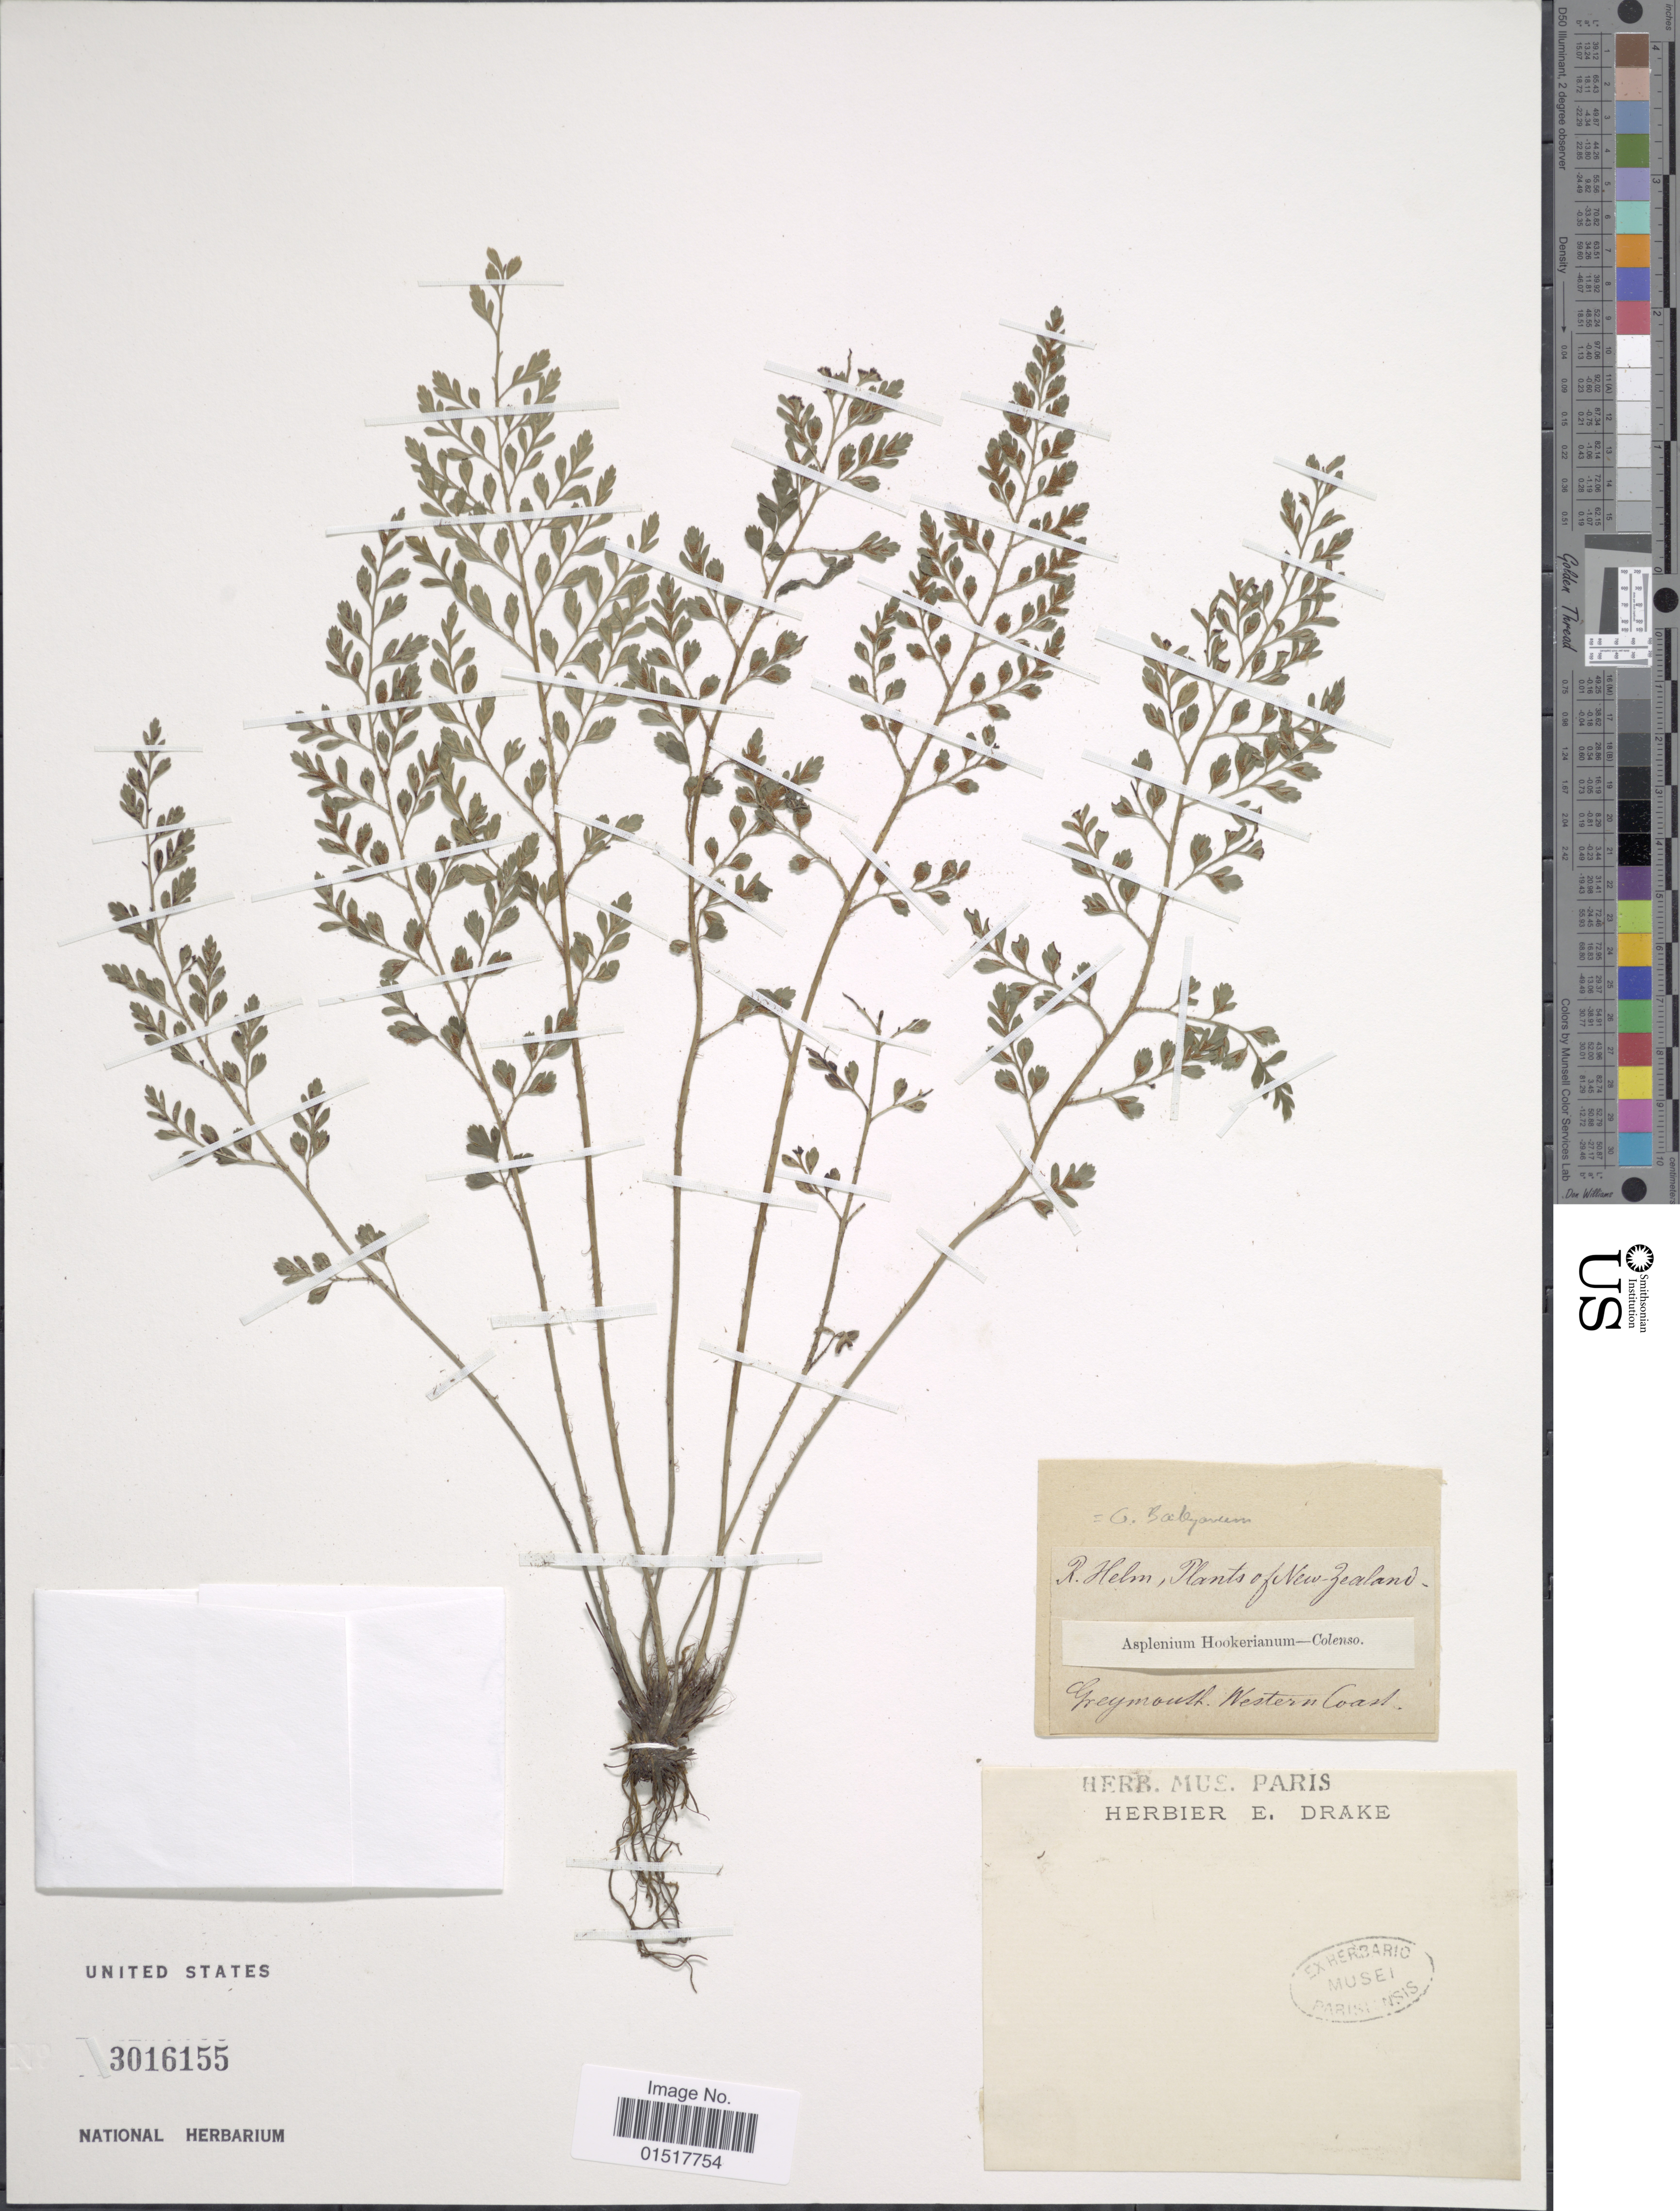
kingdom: Plantae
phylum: Tracheophyta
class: Polypodiopsida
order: Polypodiales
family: Aspleniaceae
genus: Asplenium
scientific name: Asplenium hookerianum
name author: Colenso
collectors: ex herb. E. Drake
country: New Zealand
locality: Greymouth Western Coast.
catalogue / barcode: US 3016155